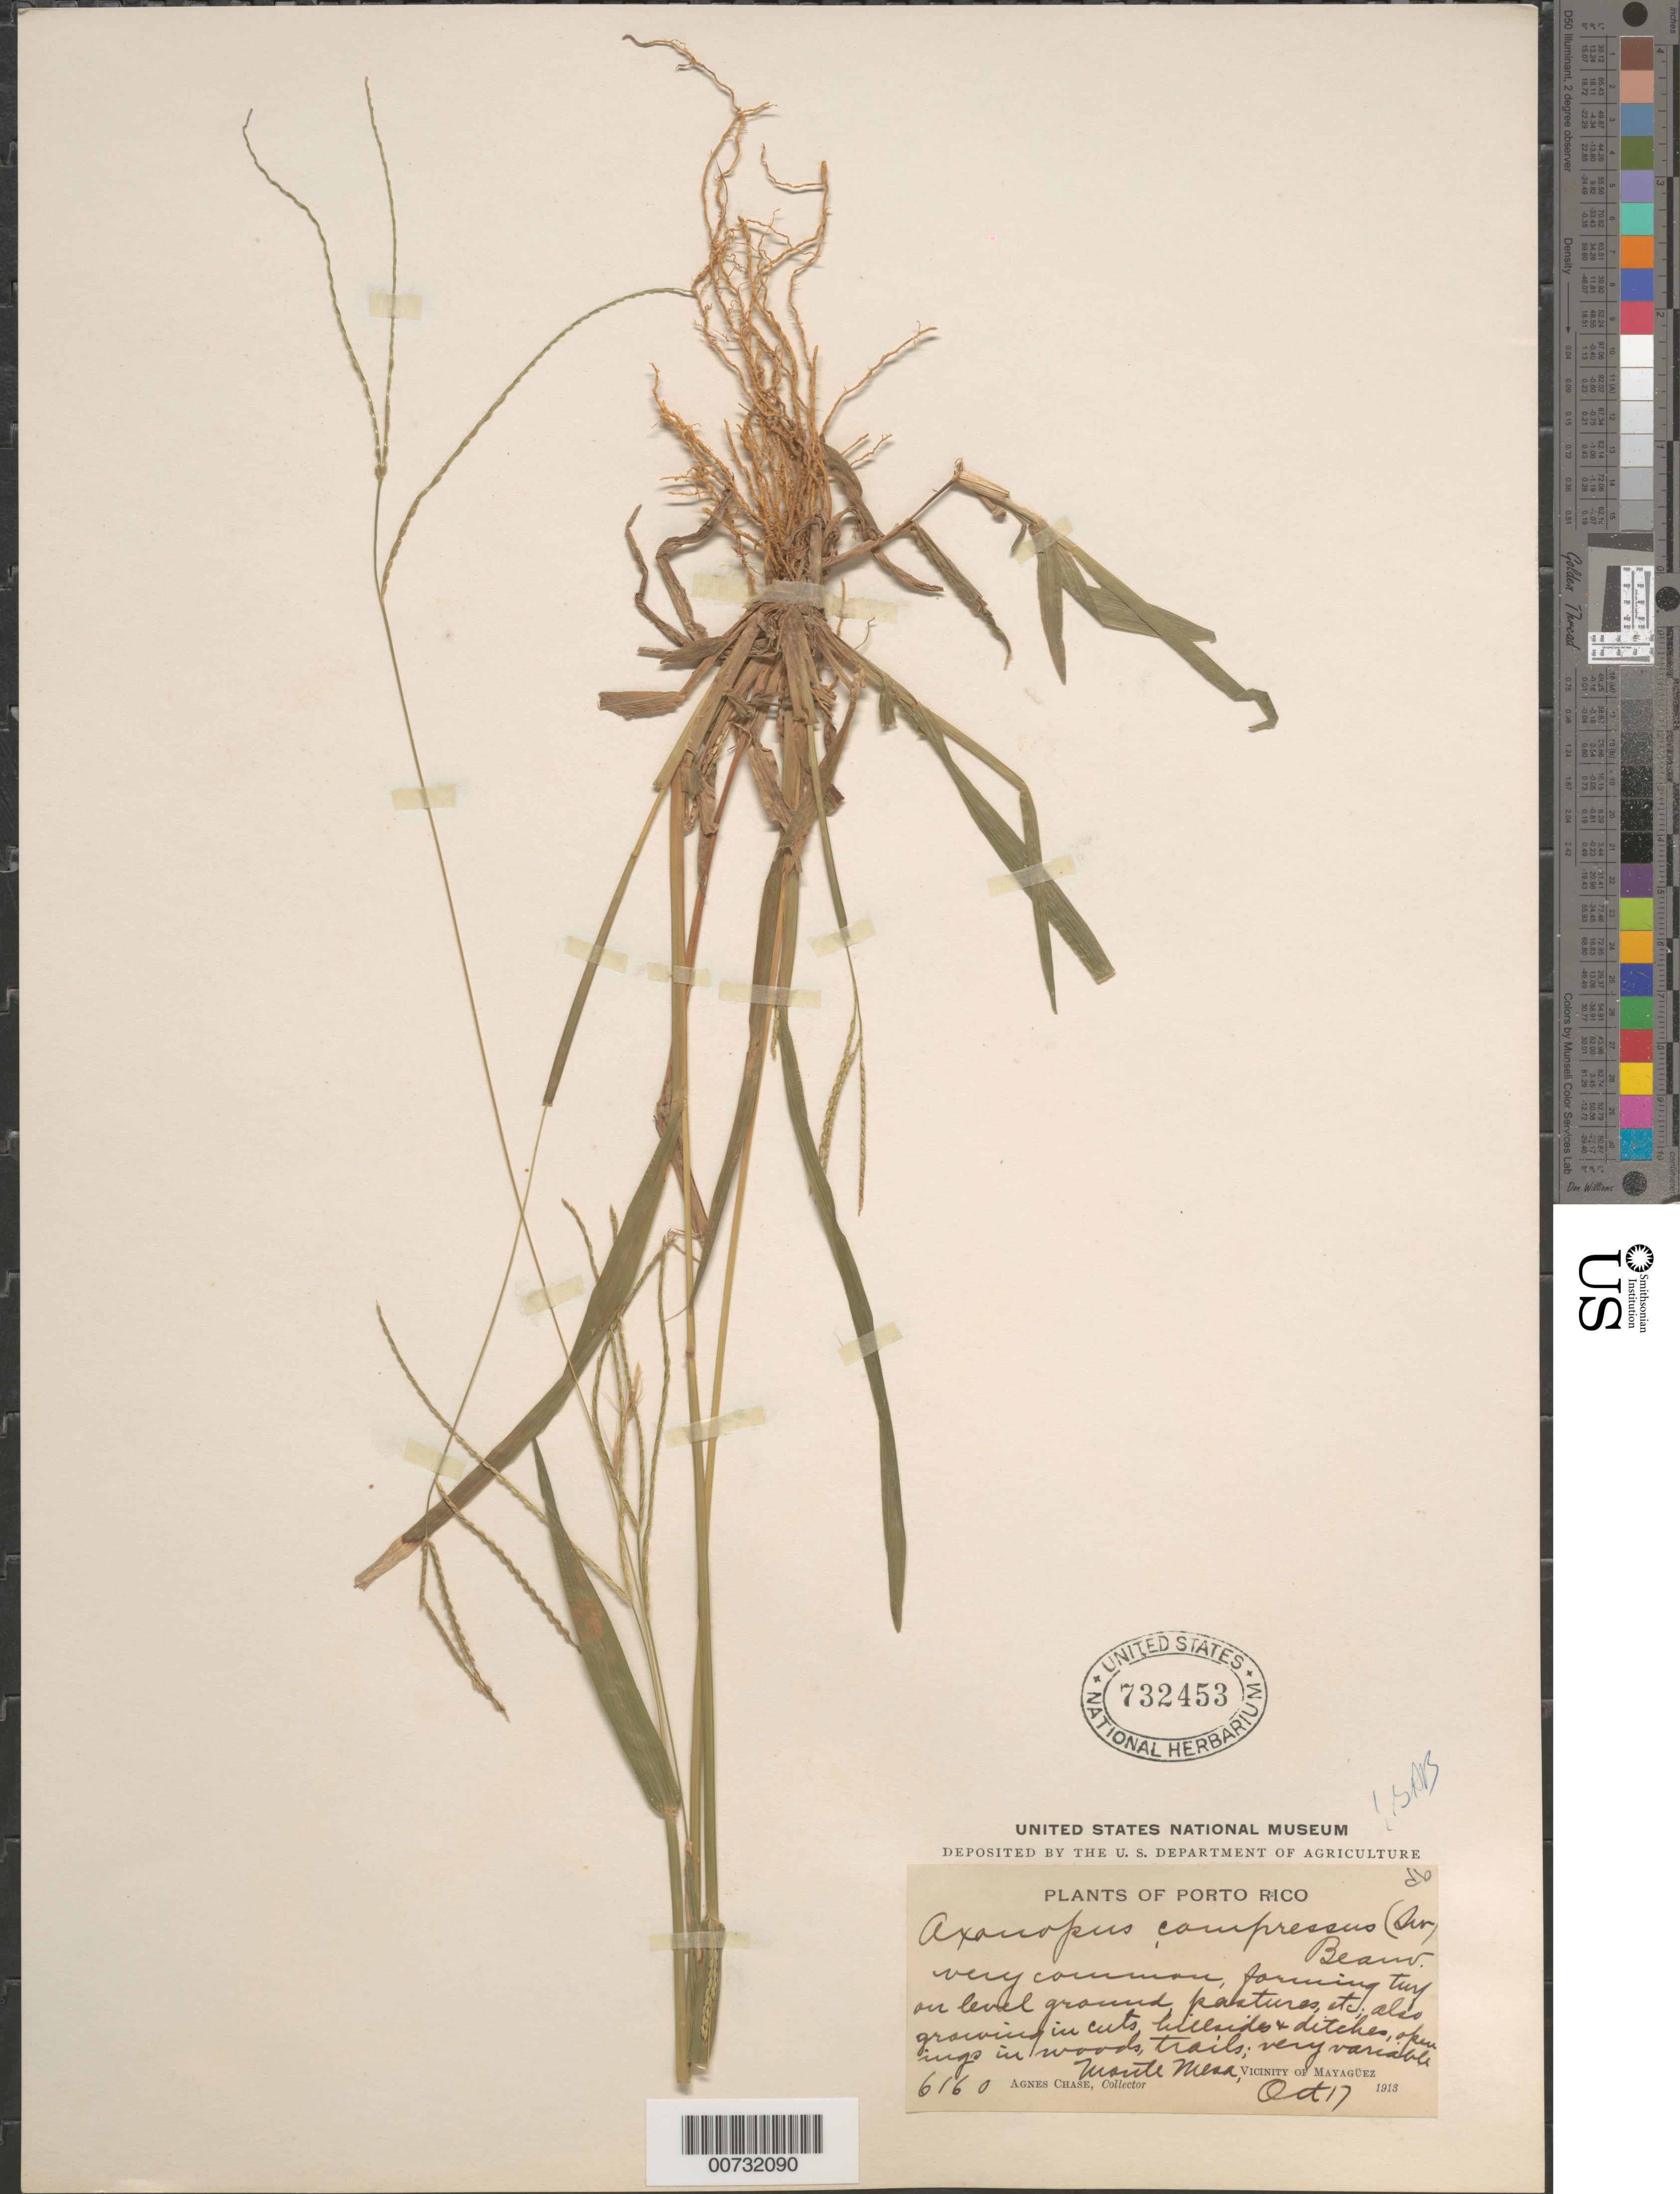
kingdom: Plantae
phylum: Tracheophyta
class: Liliopsida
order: Poales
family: Poaceae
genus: Axonopus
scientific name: Axonopus compressus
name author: (Sw.) P. Beauv.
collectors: A. Chase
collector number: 6160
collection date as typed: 17 Oct 1913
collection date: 1913-10-17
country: Puerto Rico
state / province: Mayagüez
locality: Monte Mesa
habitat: Growing in cuts, hillsides, & ditches, openings in woods, trails, level ground, pastures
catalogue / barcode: US 732453